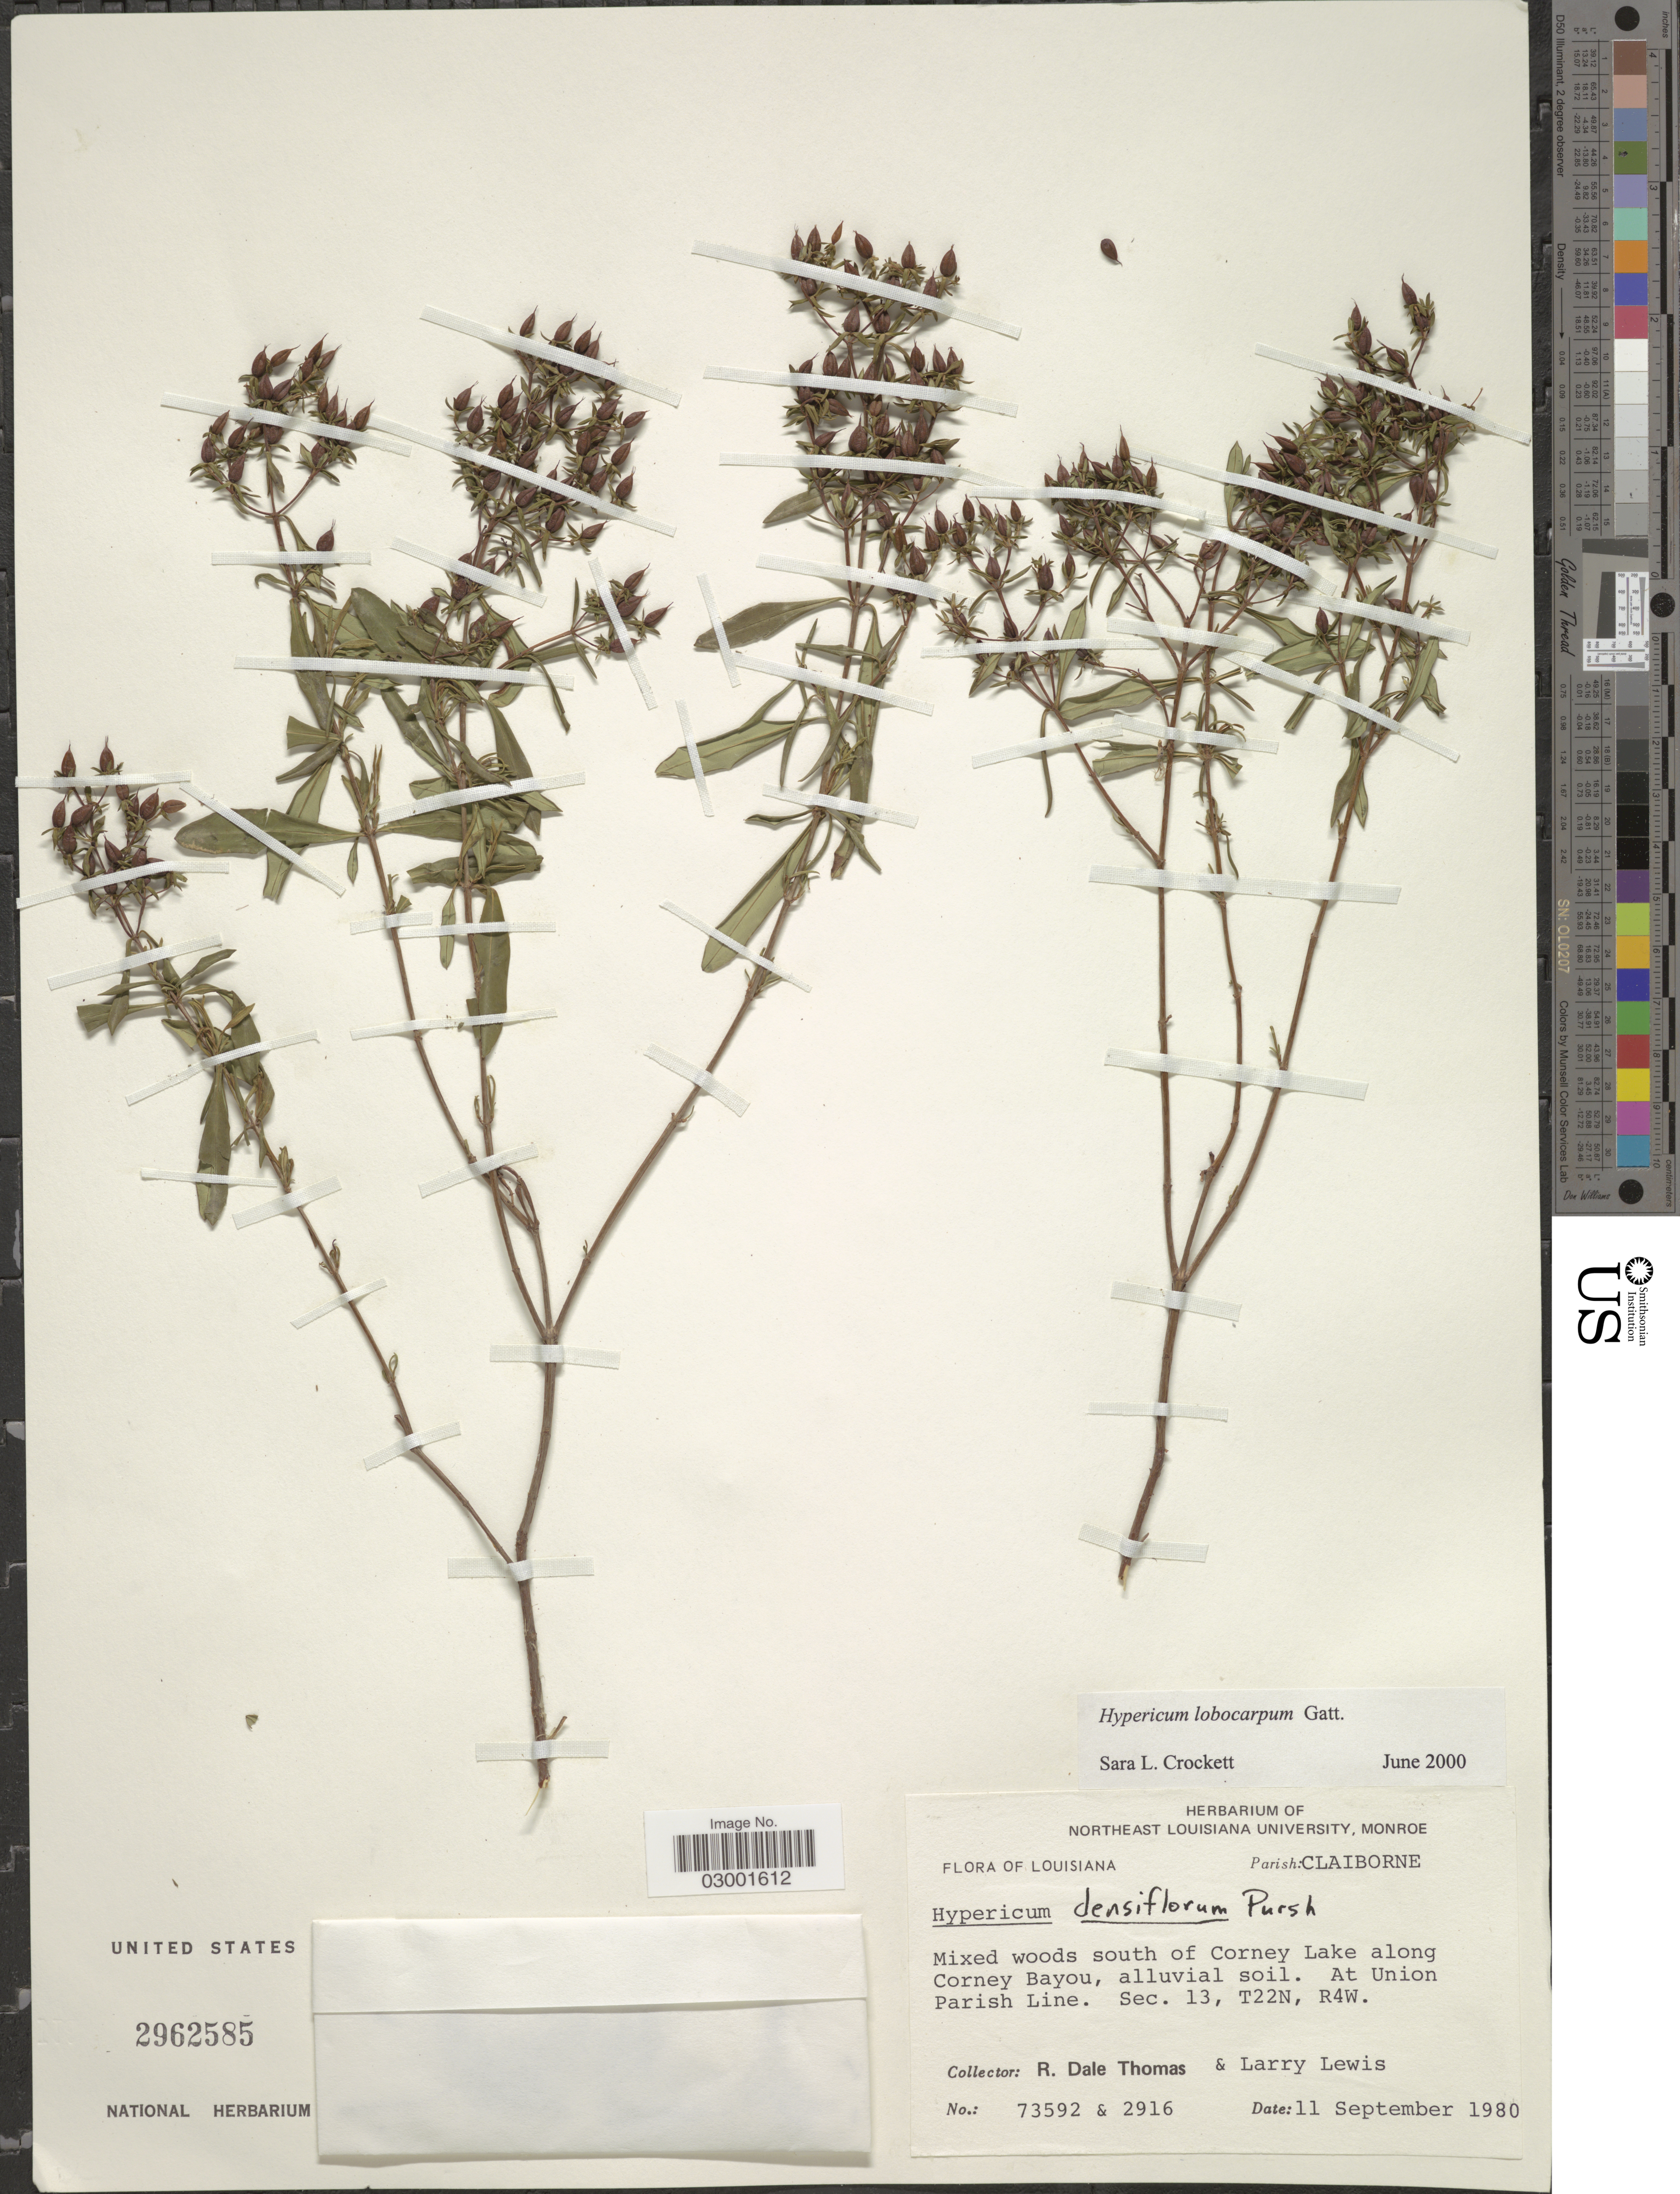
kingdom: Plantae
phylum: Tracheophyta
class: Magnoliopsida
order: Malpighiales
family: Hypericaceae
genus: Hypericum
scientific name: Hypericum lobocarpum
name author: Gatt.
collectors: R. Thomas & L. Lewis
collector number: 73592/2916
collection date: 1980-09-11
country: United States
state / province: Louisiana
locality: Parish: Claiborne, mixed woods south of Corney Lake along Corney Bayou, at Union Parish Line. Sec. 13, T22N, R4W.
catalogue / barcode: US 2962585